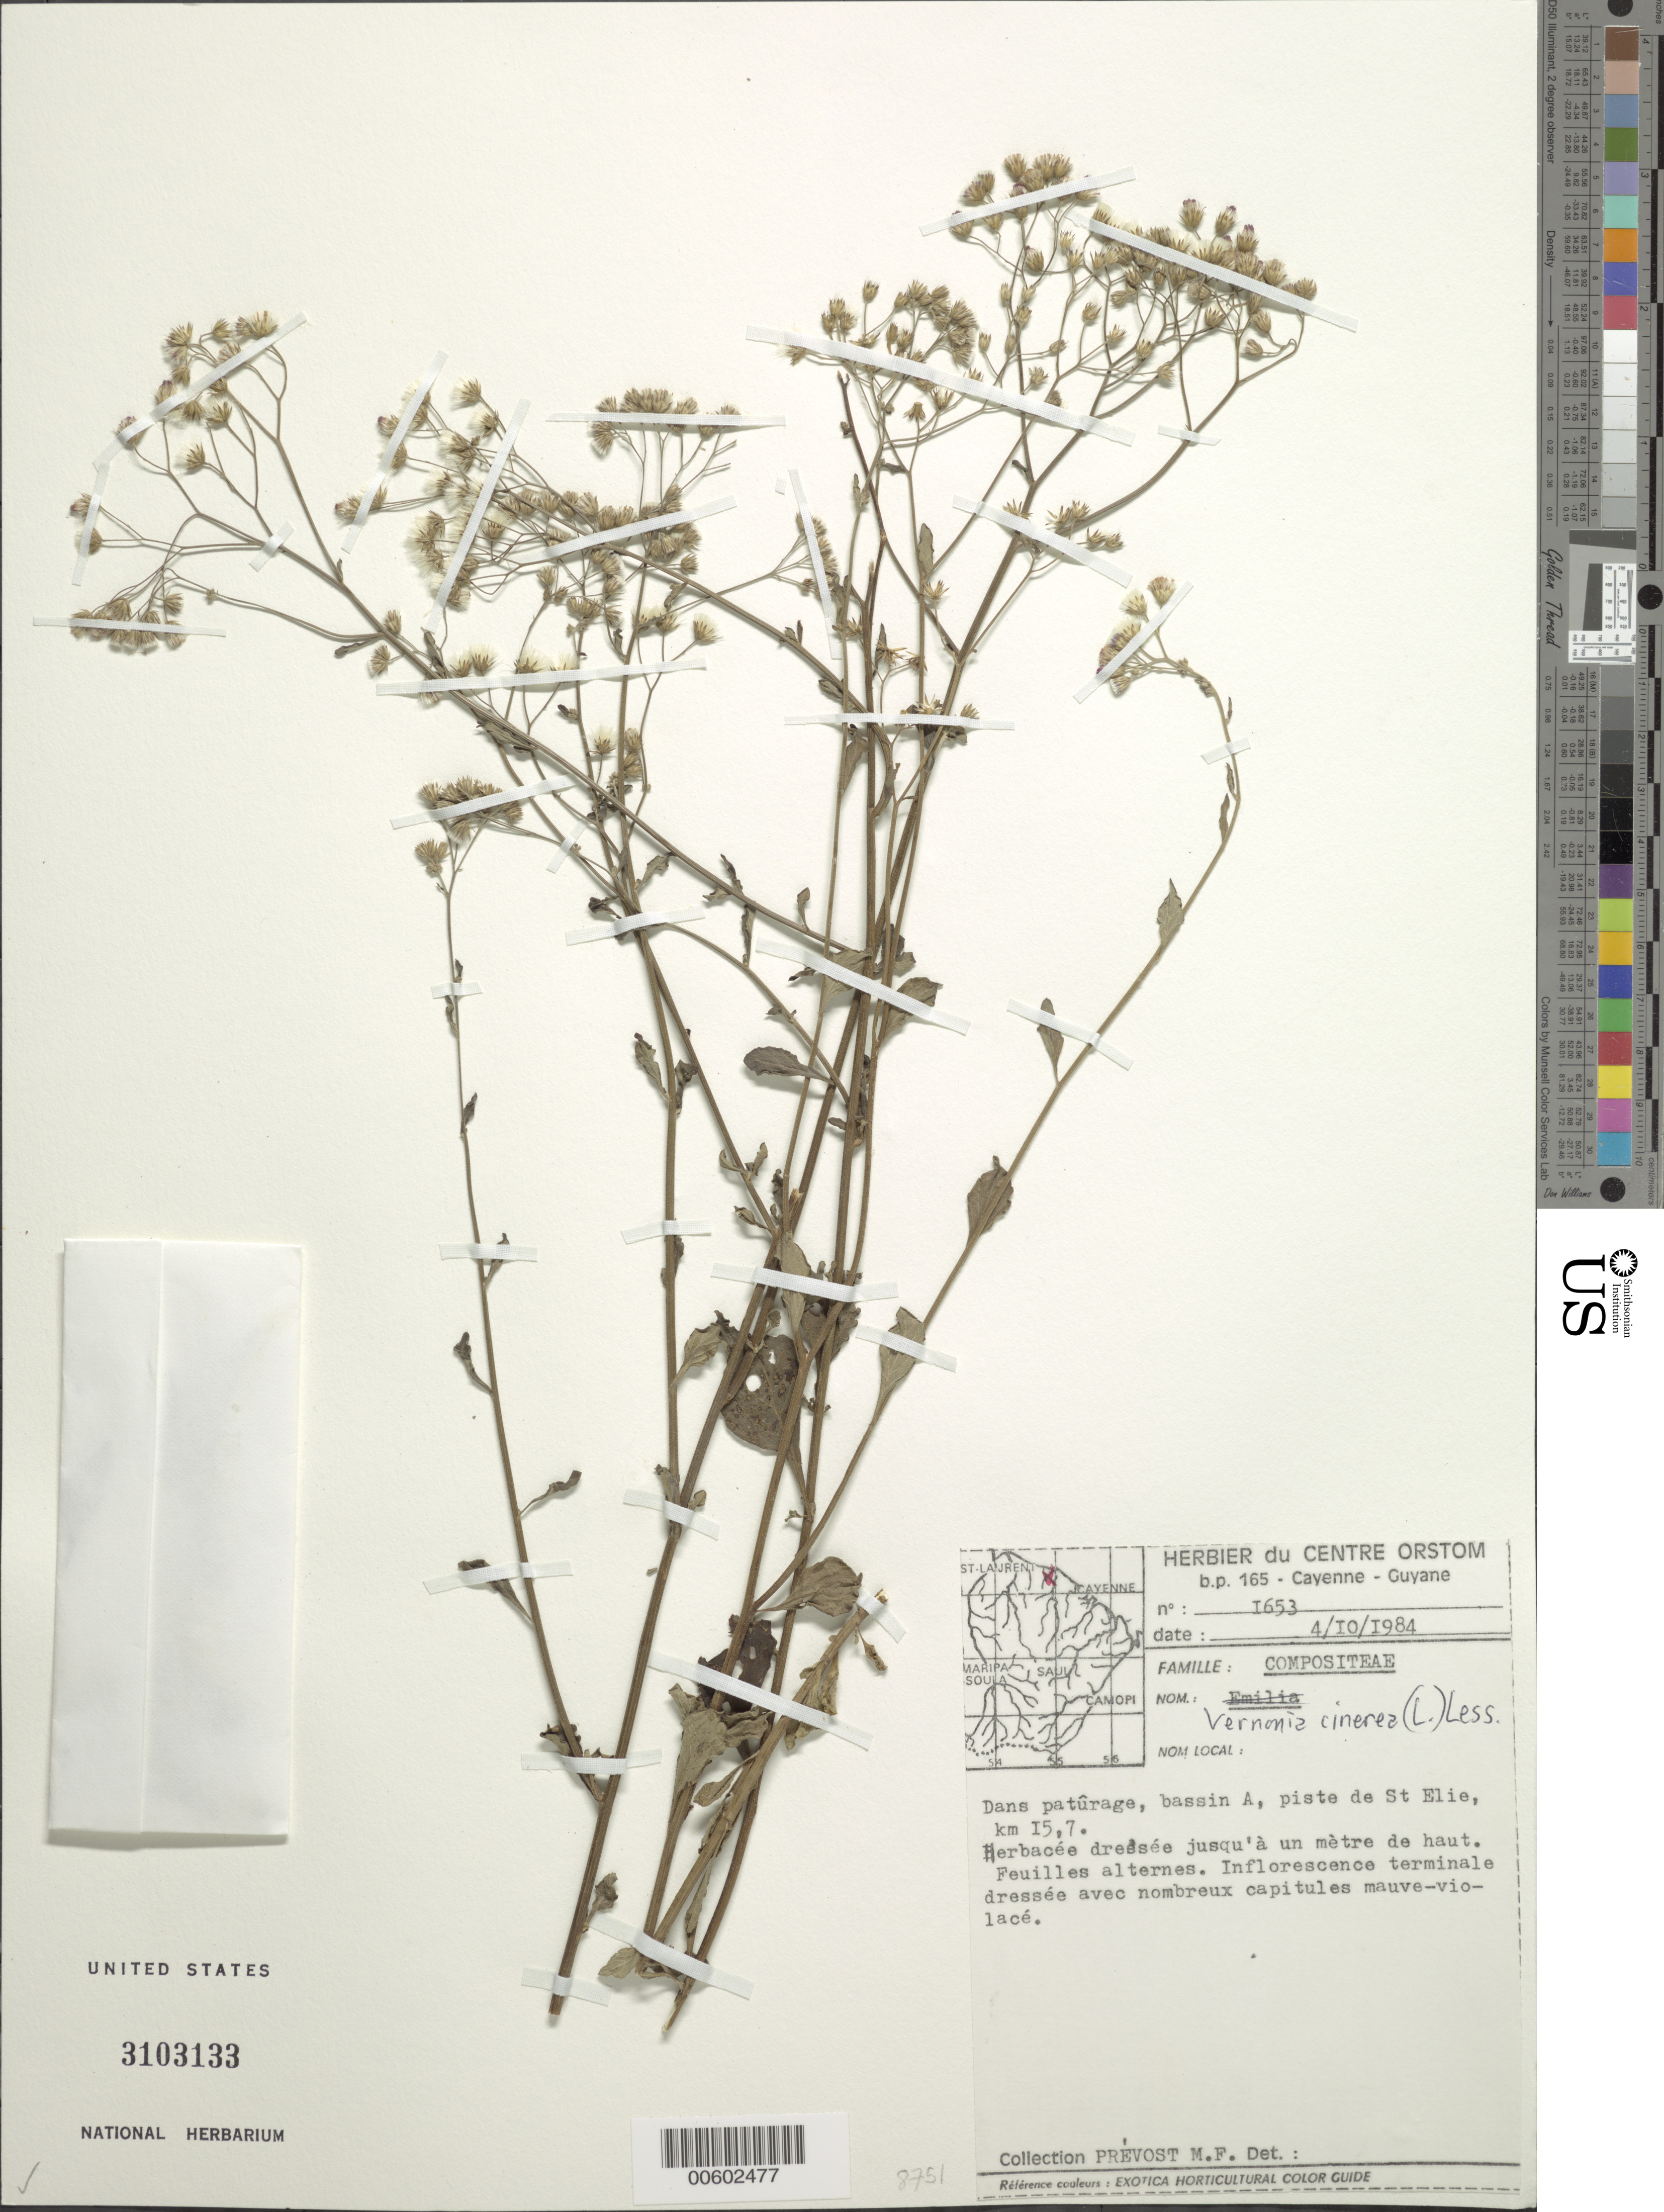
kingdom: Plantae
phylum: Tracheophyta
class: Magnoliopsida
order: Asterales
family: Asteraceae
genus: Cyanthillium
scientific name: Cyanthillium cinereum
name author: (L.) H. Rob.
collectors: M.-F. Prévost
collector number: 1653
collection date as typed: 4-Oct-84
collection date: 1984-10-04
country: French Guiana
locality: Piste de Saint-Élie, km 15.7, Bassin A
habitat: Pasturage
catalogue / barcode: US 3103133